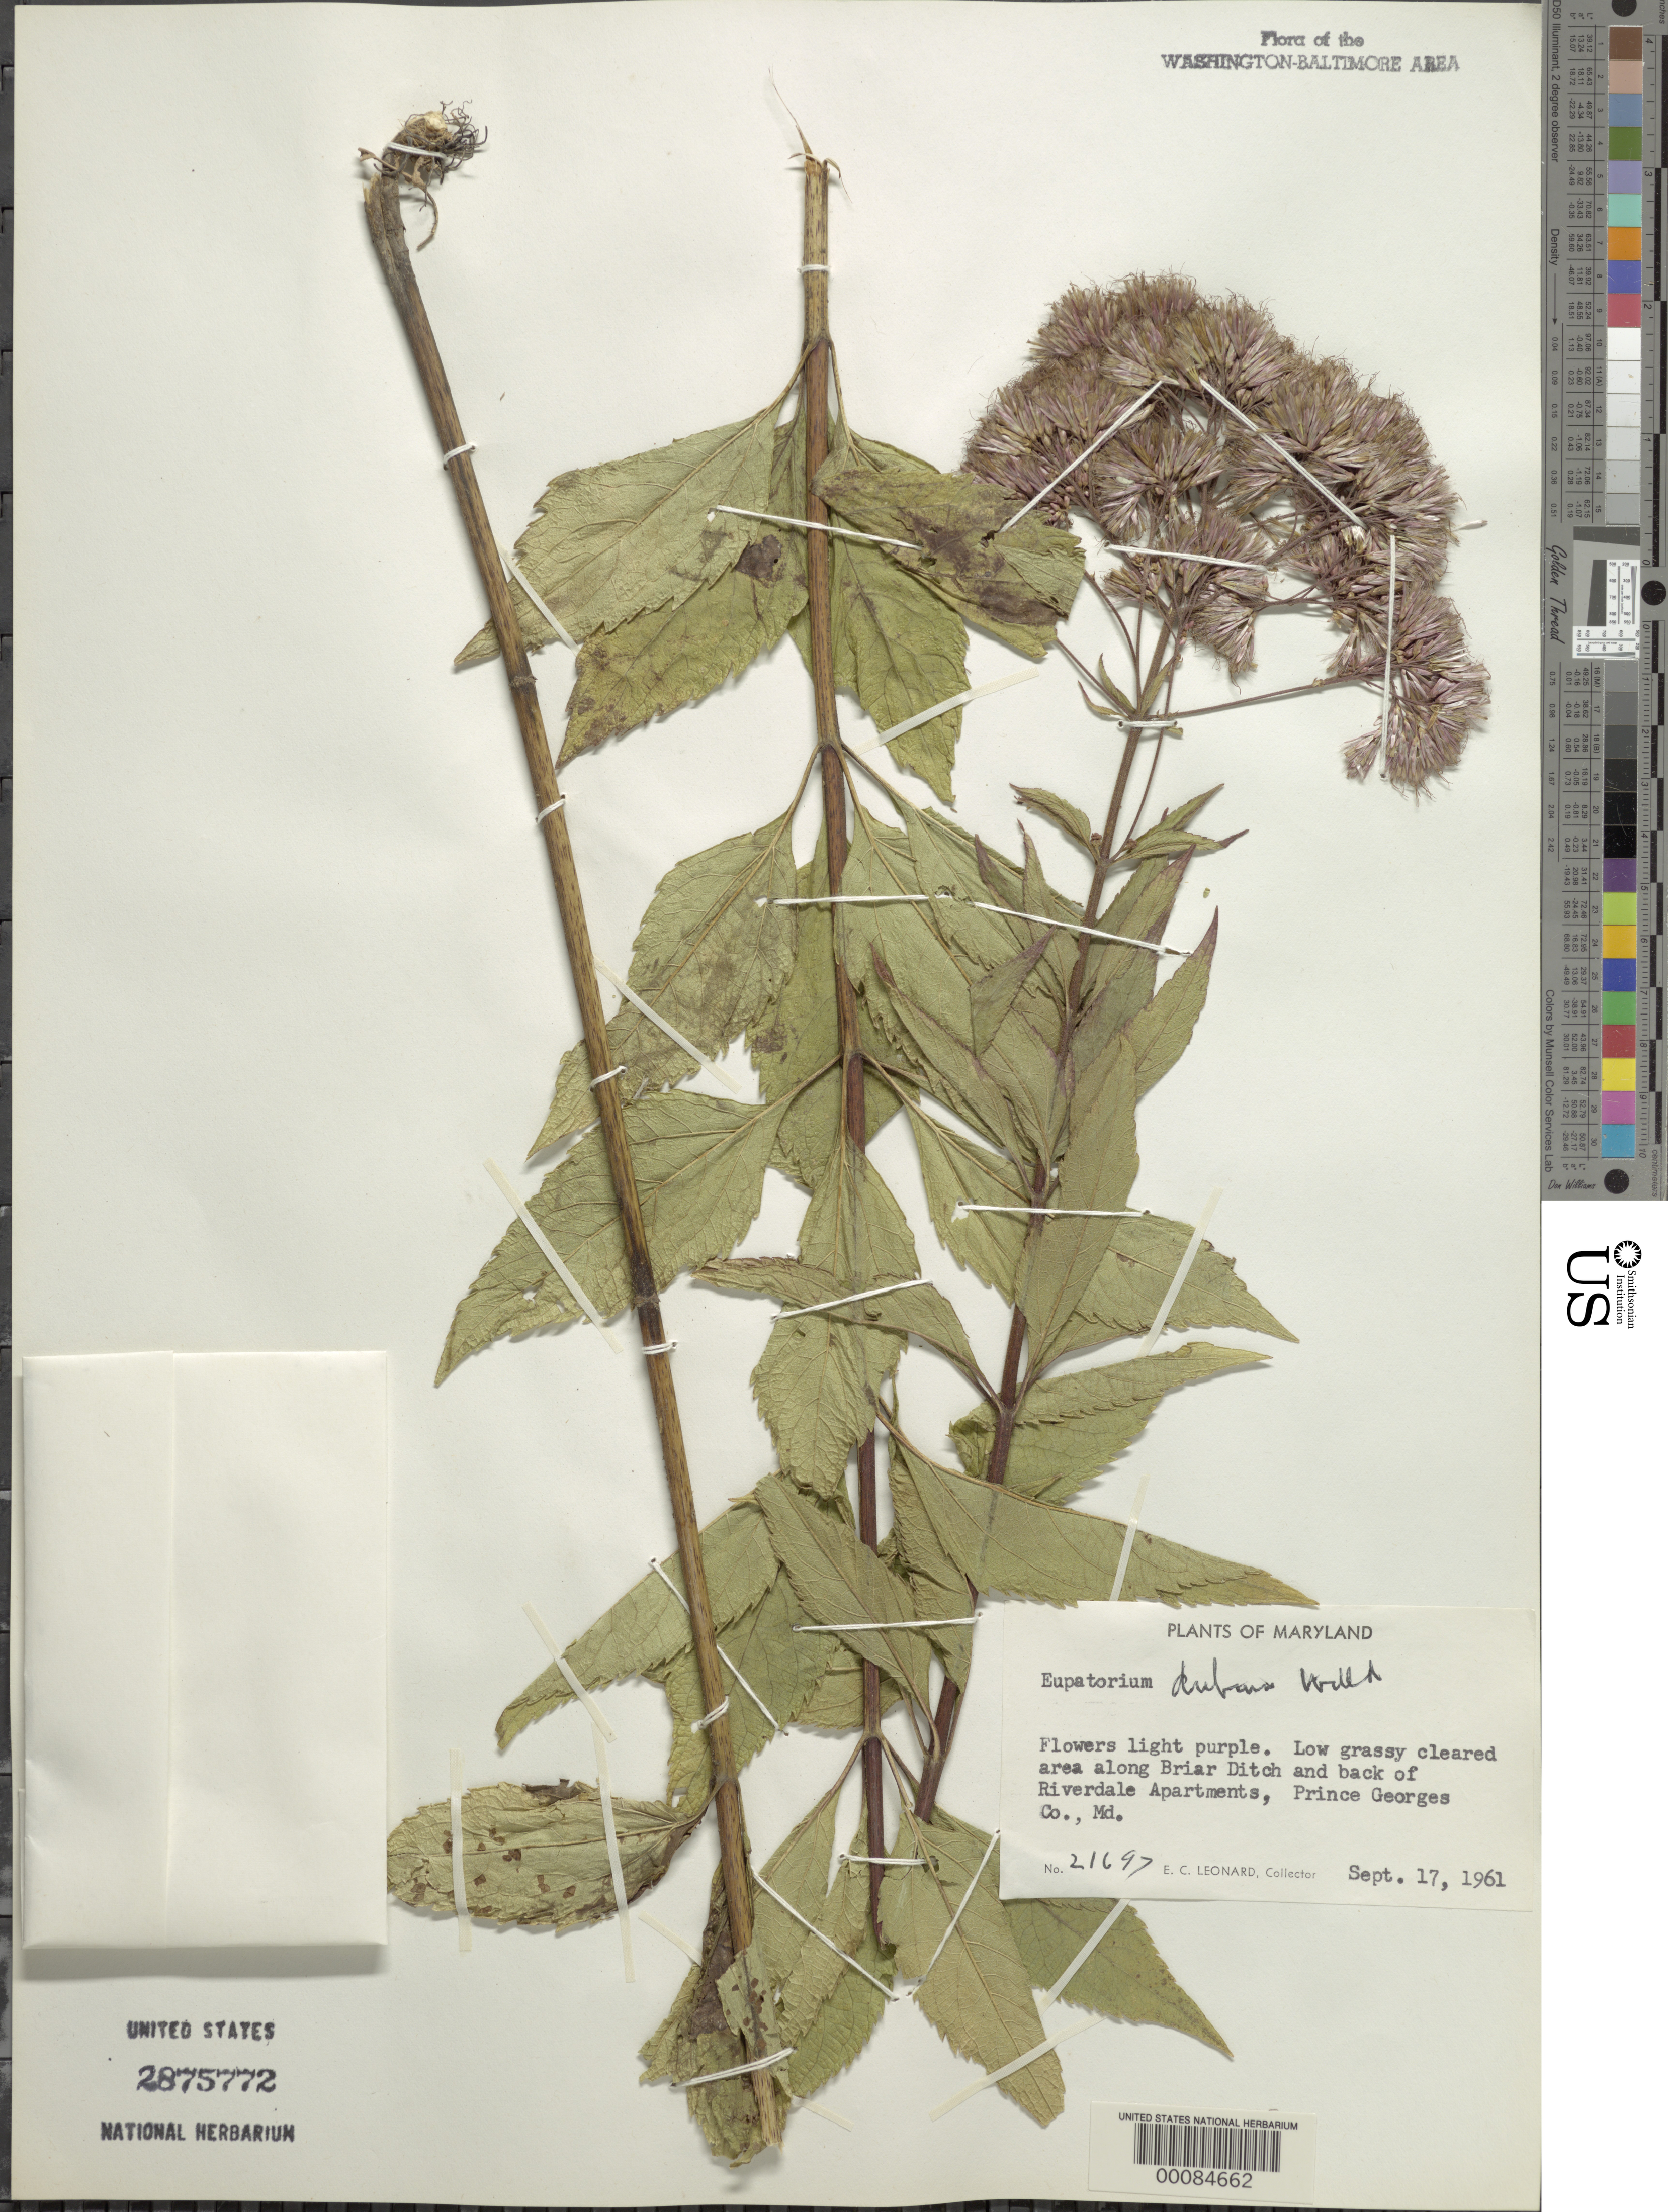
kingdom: Plantae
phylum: Tracheophyta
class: Magnoliopsida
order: Asterales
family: Asteraceae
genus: Eupatorium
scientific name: Eupatorium dubium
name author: Willd. ex Poir.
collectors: E. C. Leonard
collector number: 21697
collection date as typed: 17 Sep 1961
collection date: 1961-09-17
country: United States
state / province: Maryland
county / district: Prince George's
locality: Briar Ditch, Riverdale Apts.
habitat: Low grassy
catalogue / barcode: US 2875772